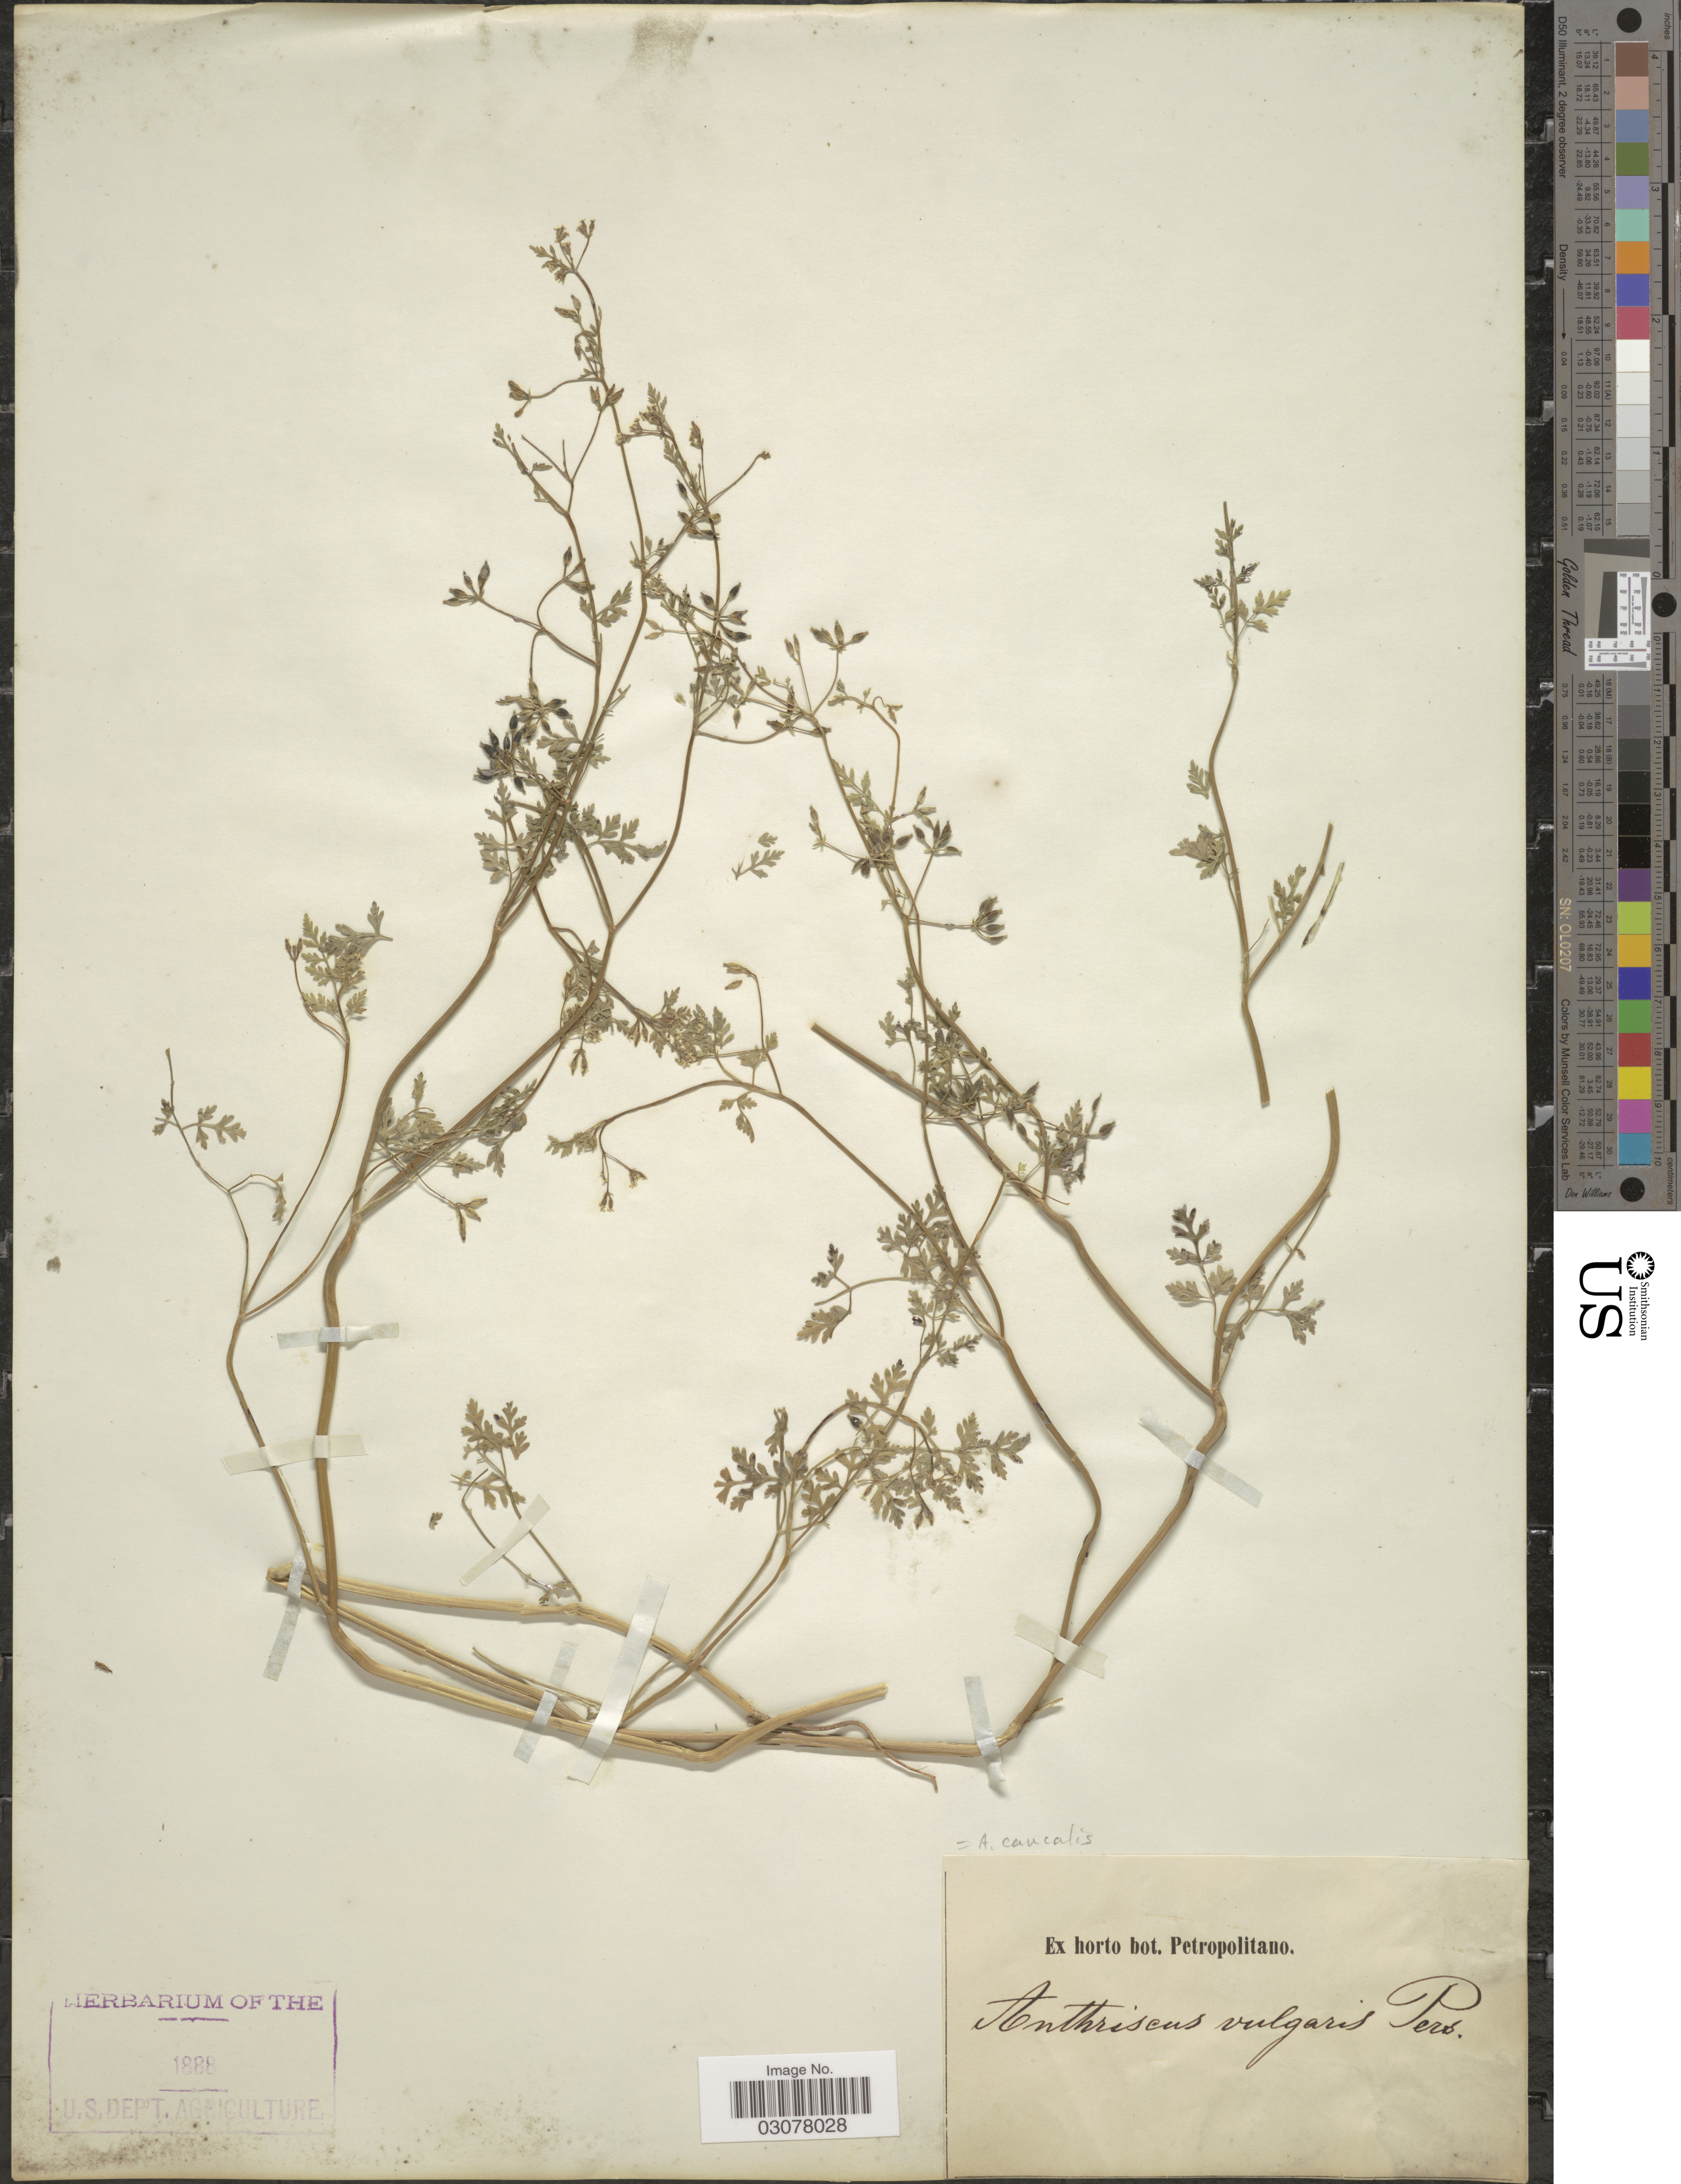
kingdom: Plantae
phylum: Tracheophyta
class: Magnoliopsida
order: Apiales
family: Apiaceae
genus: Anthriscus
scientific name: Anthriscus caucalis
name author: M. Bieb.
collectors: ex Horto Bot. Petropolitano